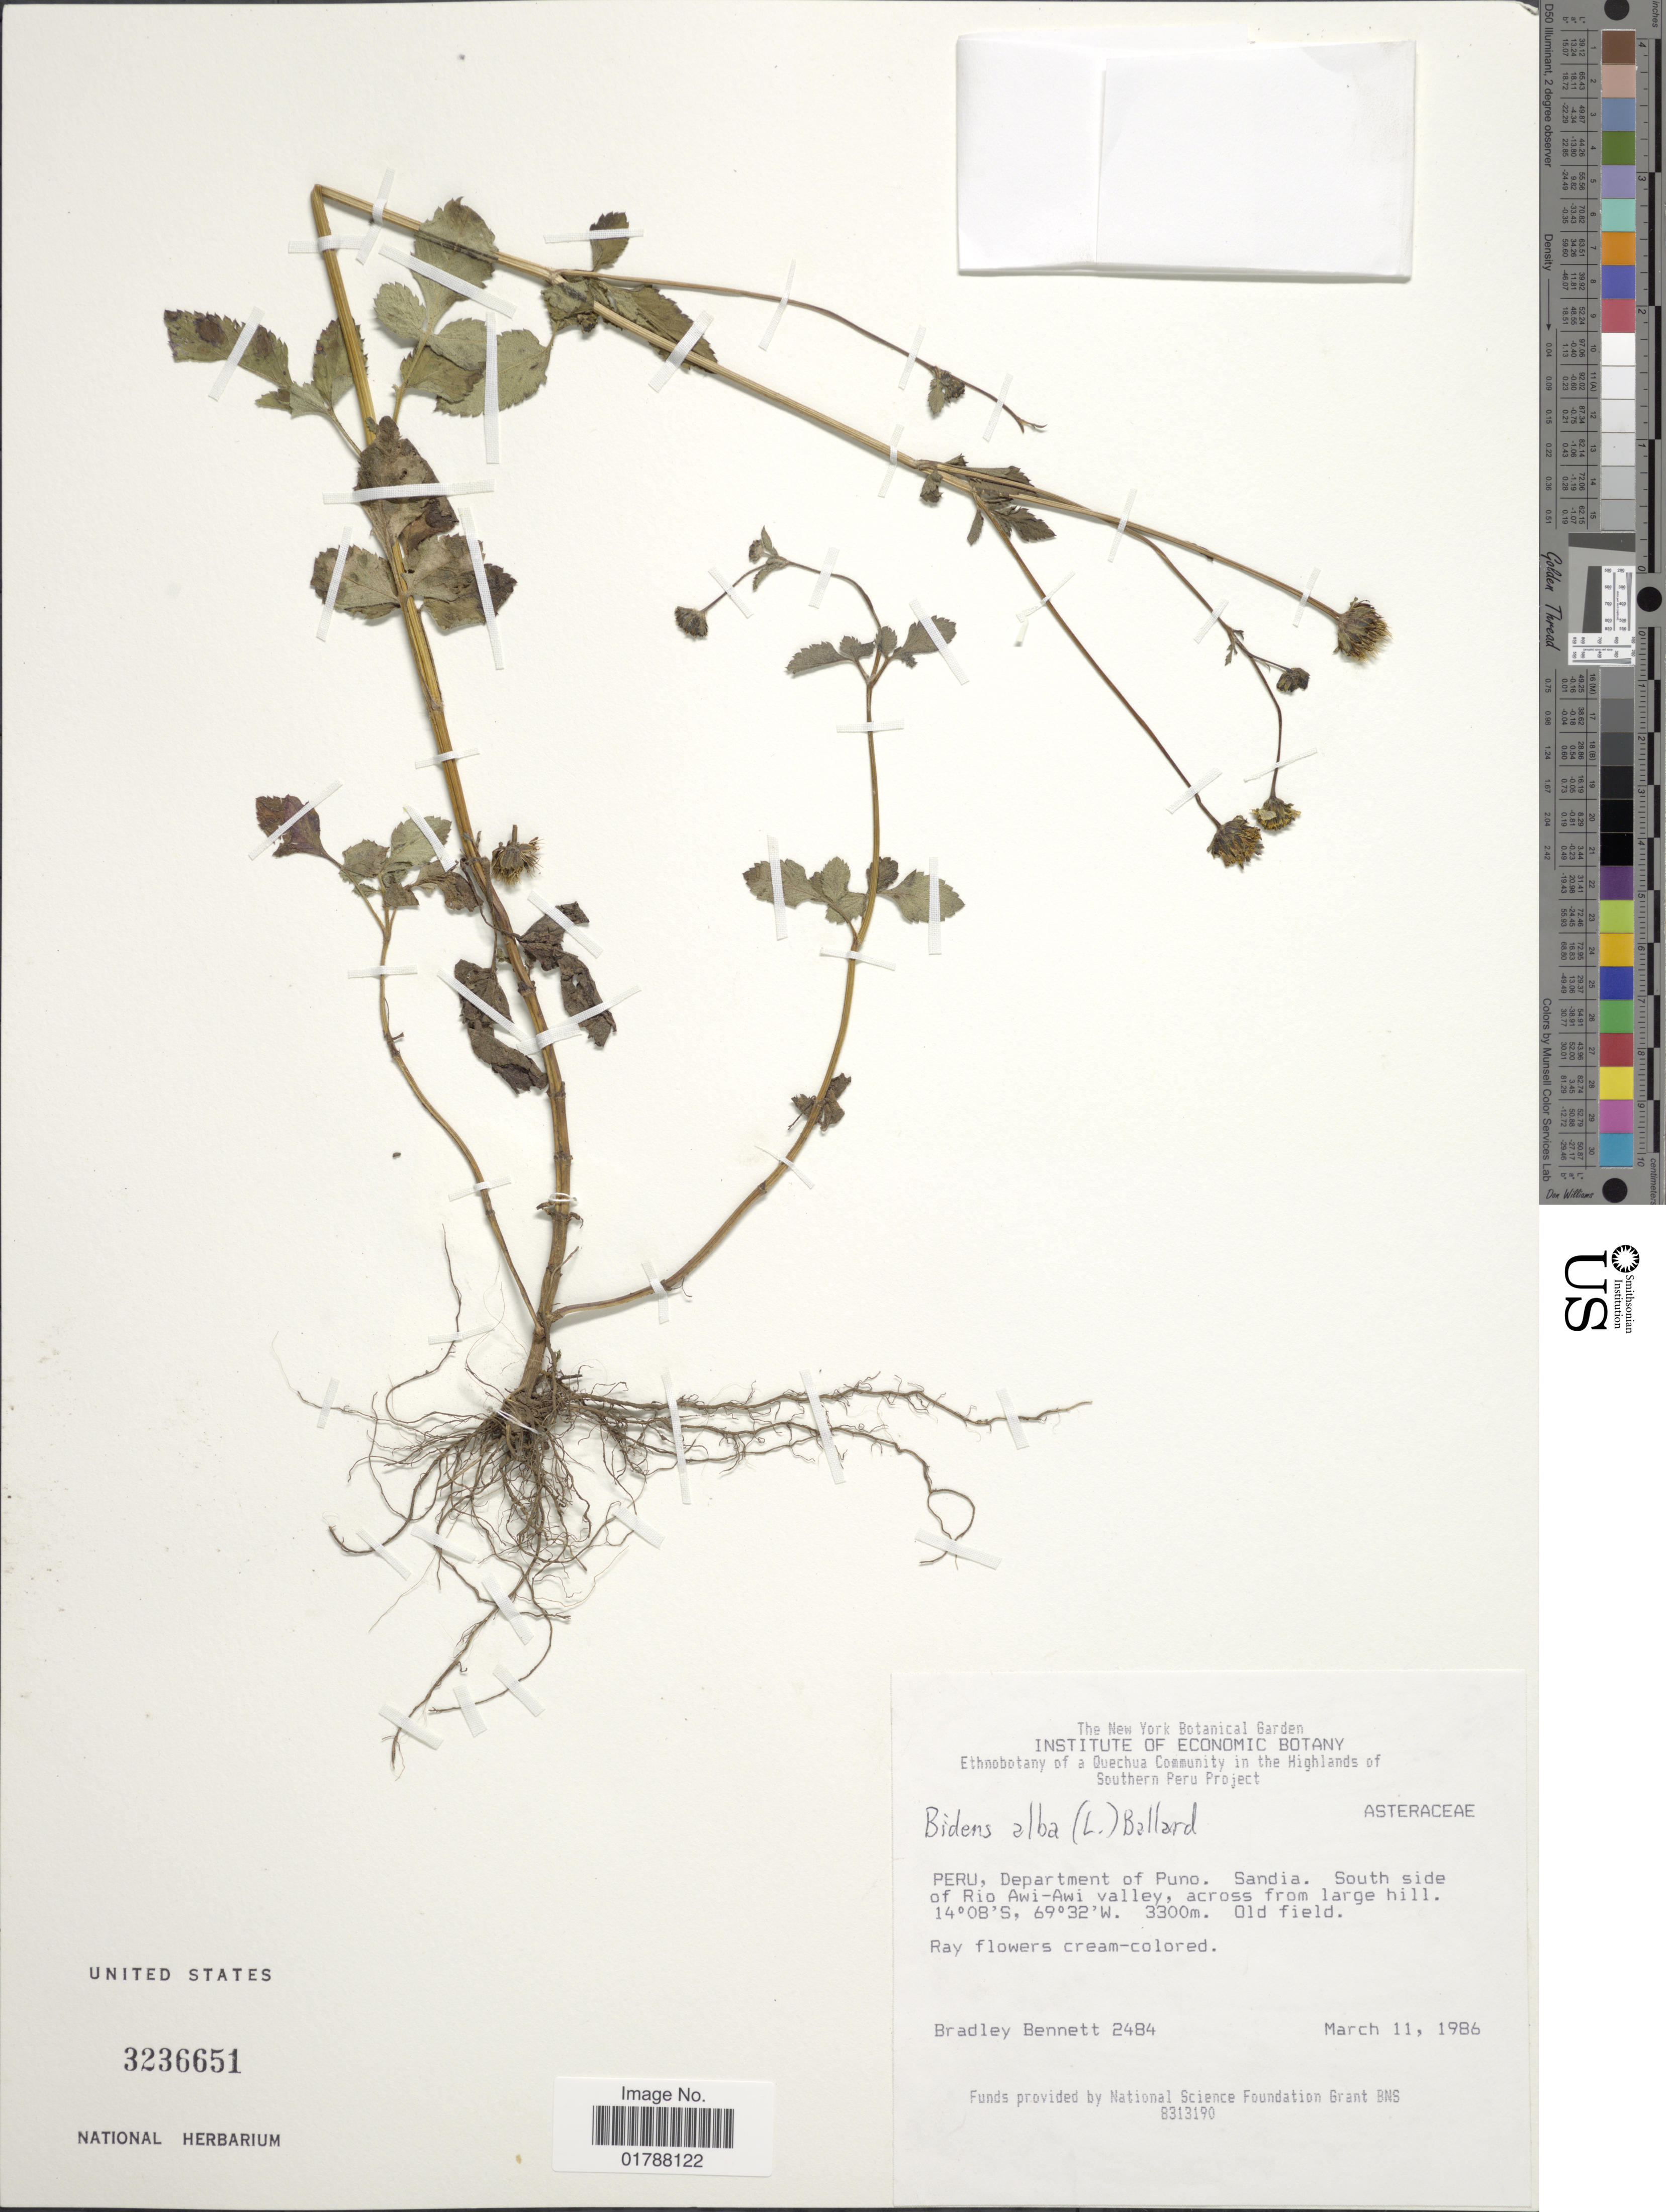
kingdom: Plantae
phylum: Tracheophyta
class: Magnoliopsida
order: Asterales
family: Asteraceae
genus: Bidens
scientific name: Bidens alba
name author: (L.) DC.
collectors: B. Bennett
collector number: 2484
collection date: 1986-03-11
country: Peru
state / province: Puno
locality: Peru, Department of Puno, Sandia, South side of Rio, Awi-Awi valley, across from large hill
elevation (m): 3300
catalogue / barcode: US 3236651